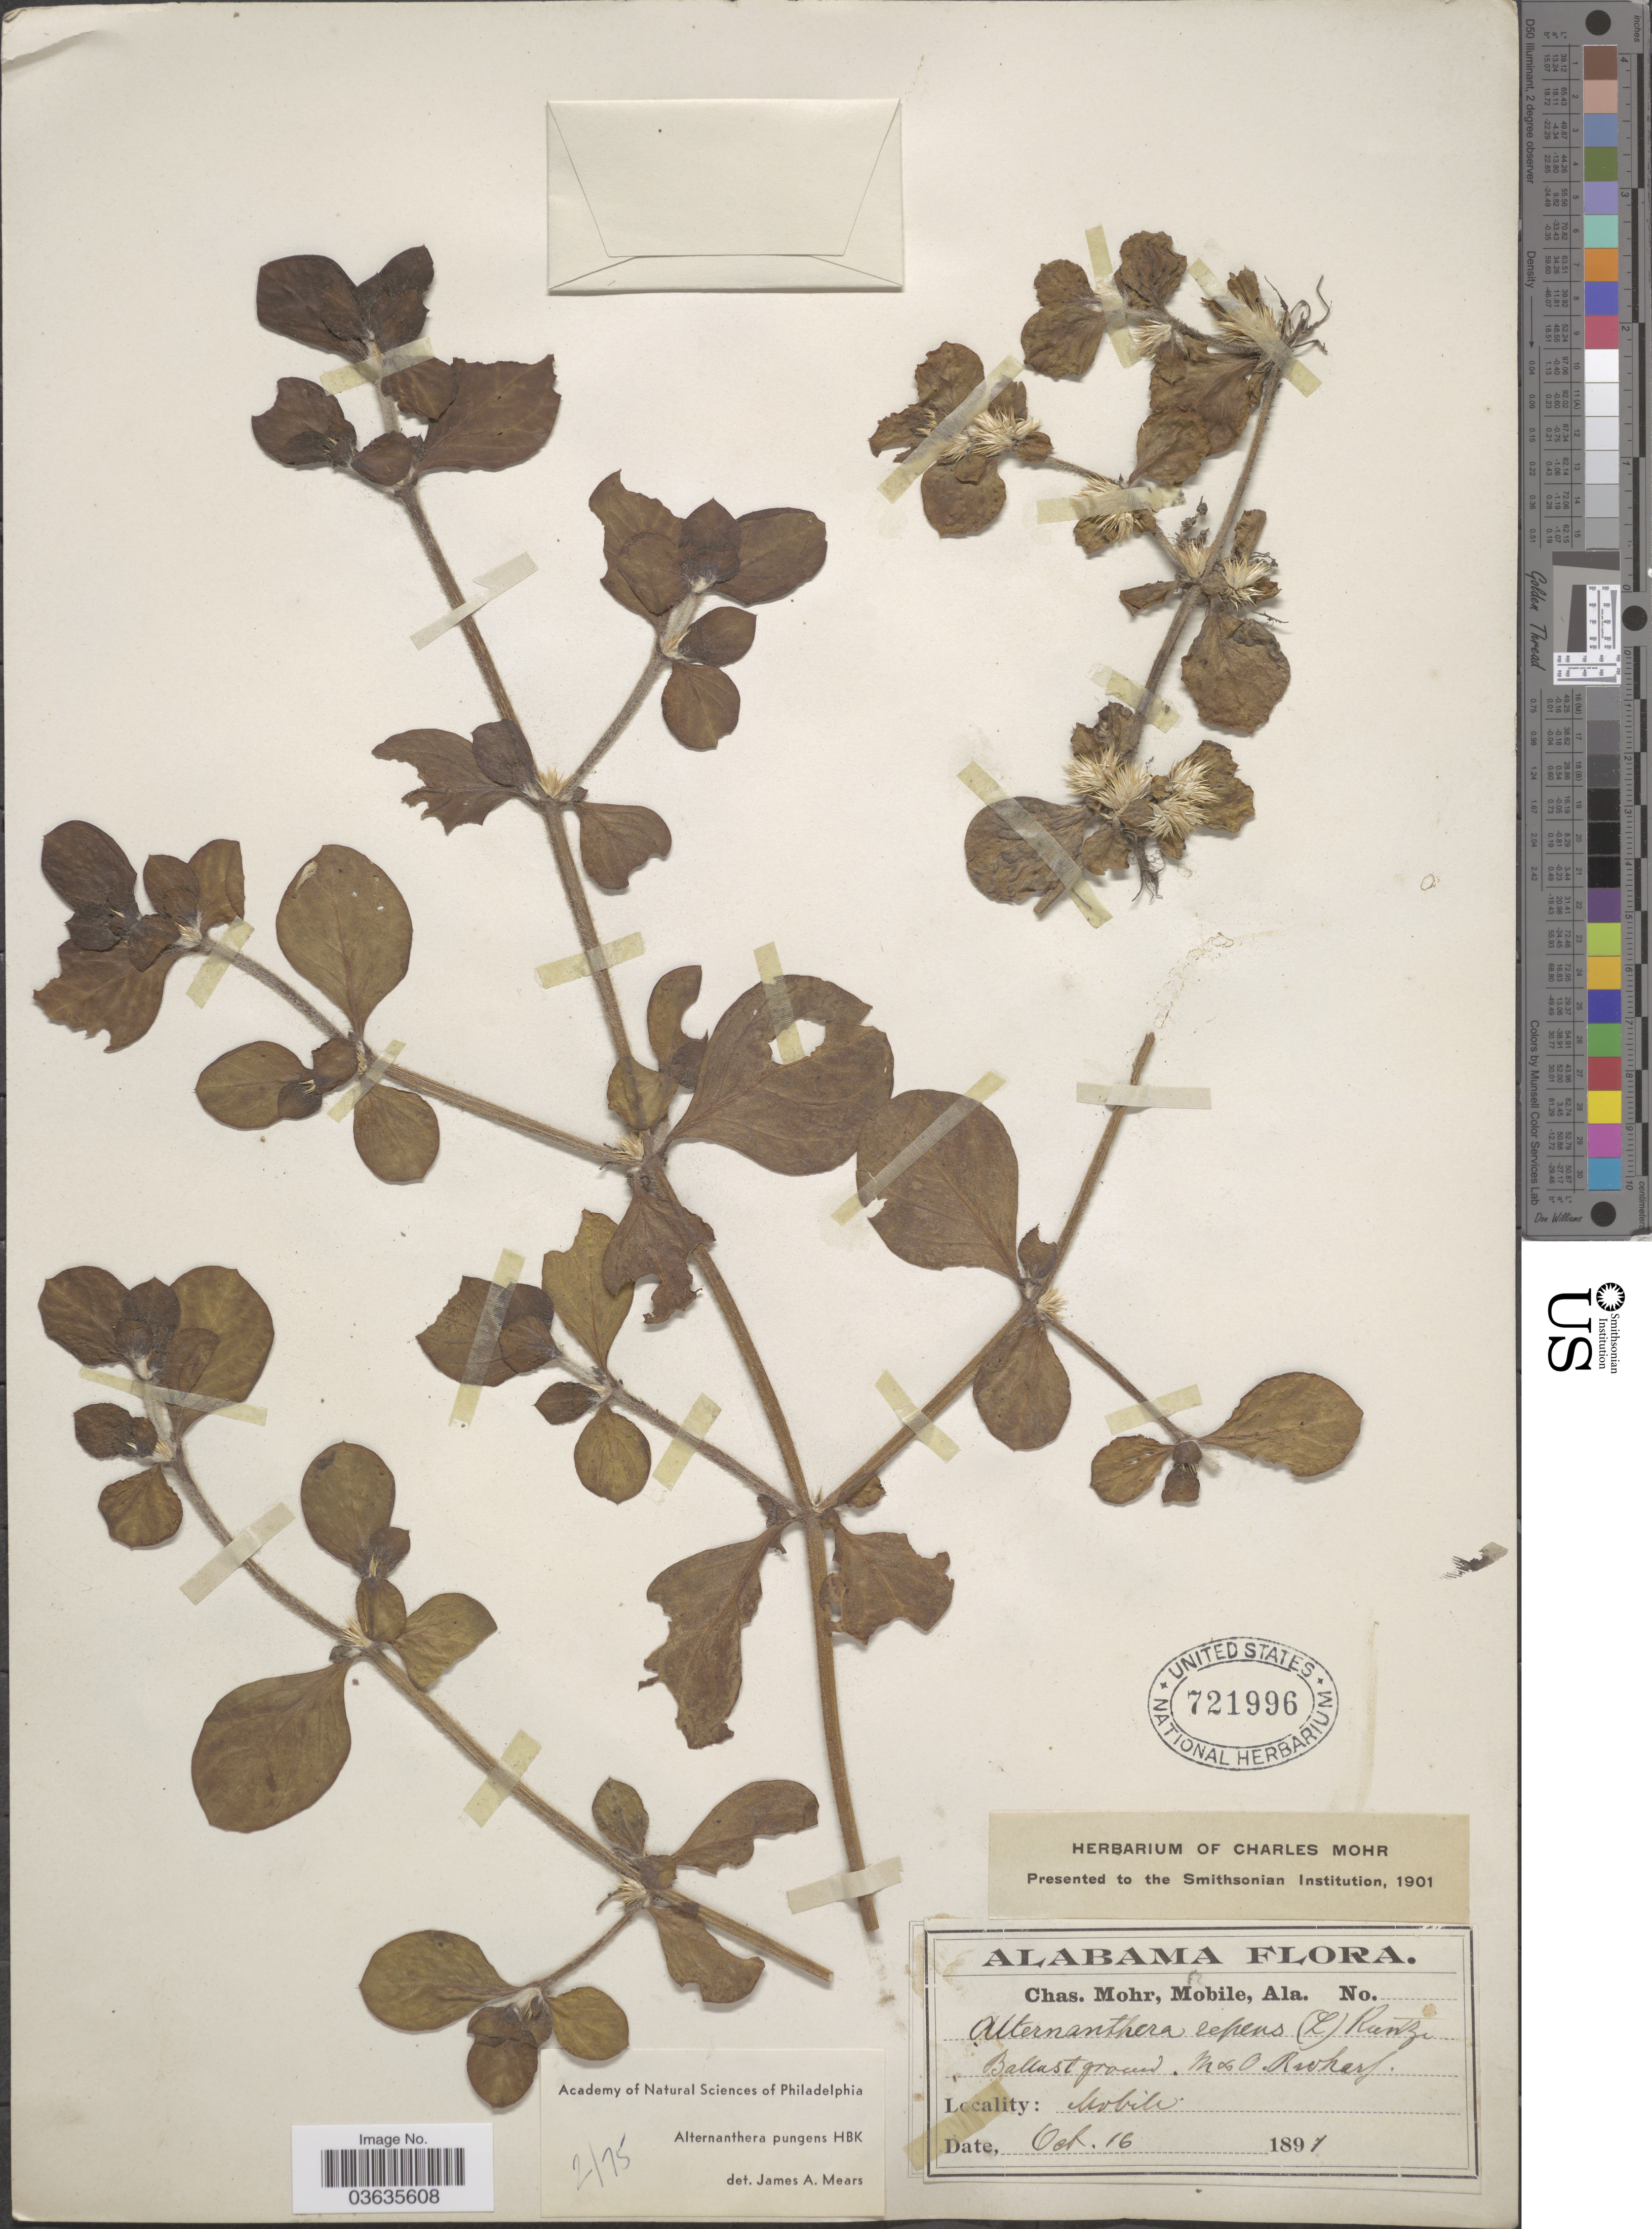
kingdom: Plantae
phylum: Tracheophyta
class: Magnoliopsida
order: Caryophyllales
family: Amaranthaceae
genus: Alternanthera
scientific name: Alternanthera caracasana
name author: Kunth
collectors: Mohr, C. T. (herbarium)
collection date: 1891-10-16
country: United States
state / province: Alabama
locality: Ballast ground. M & O R. wharf. Mobile.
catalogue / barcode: US 721996